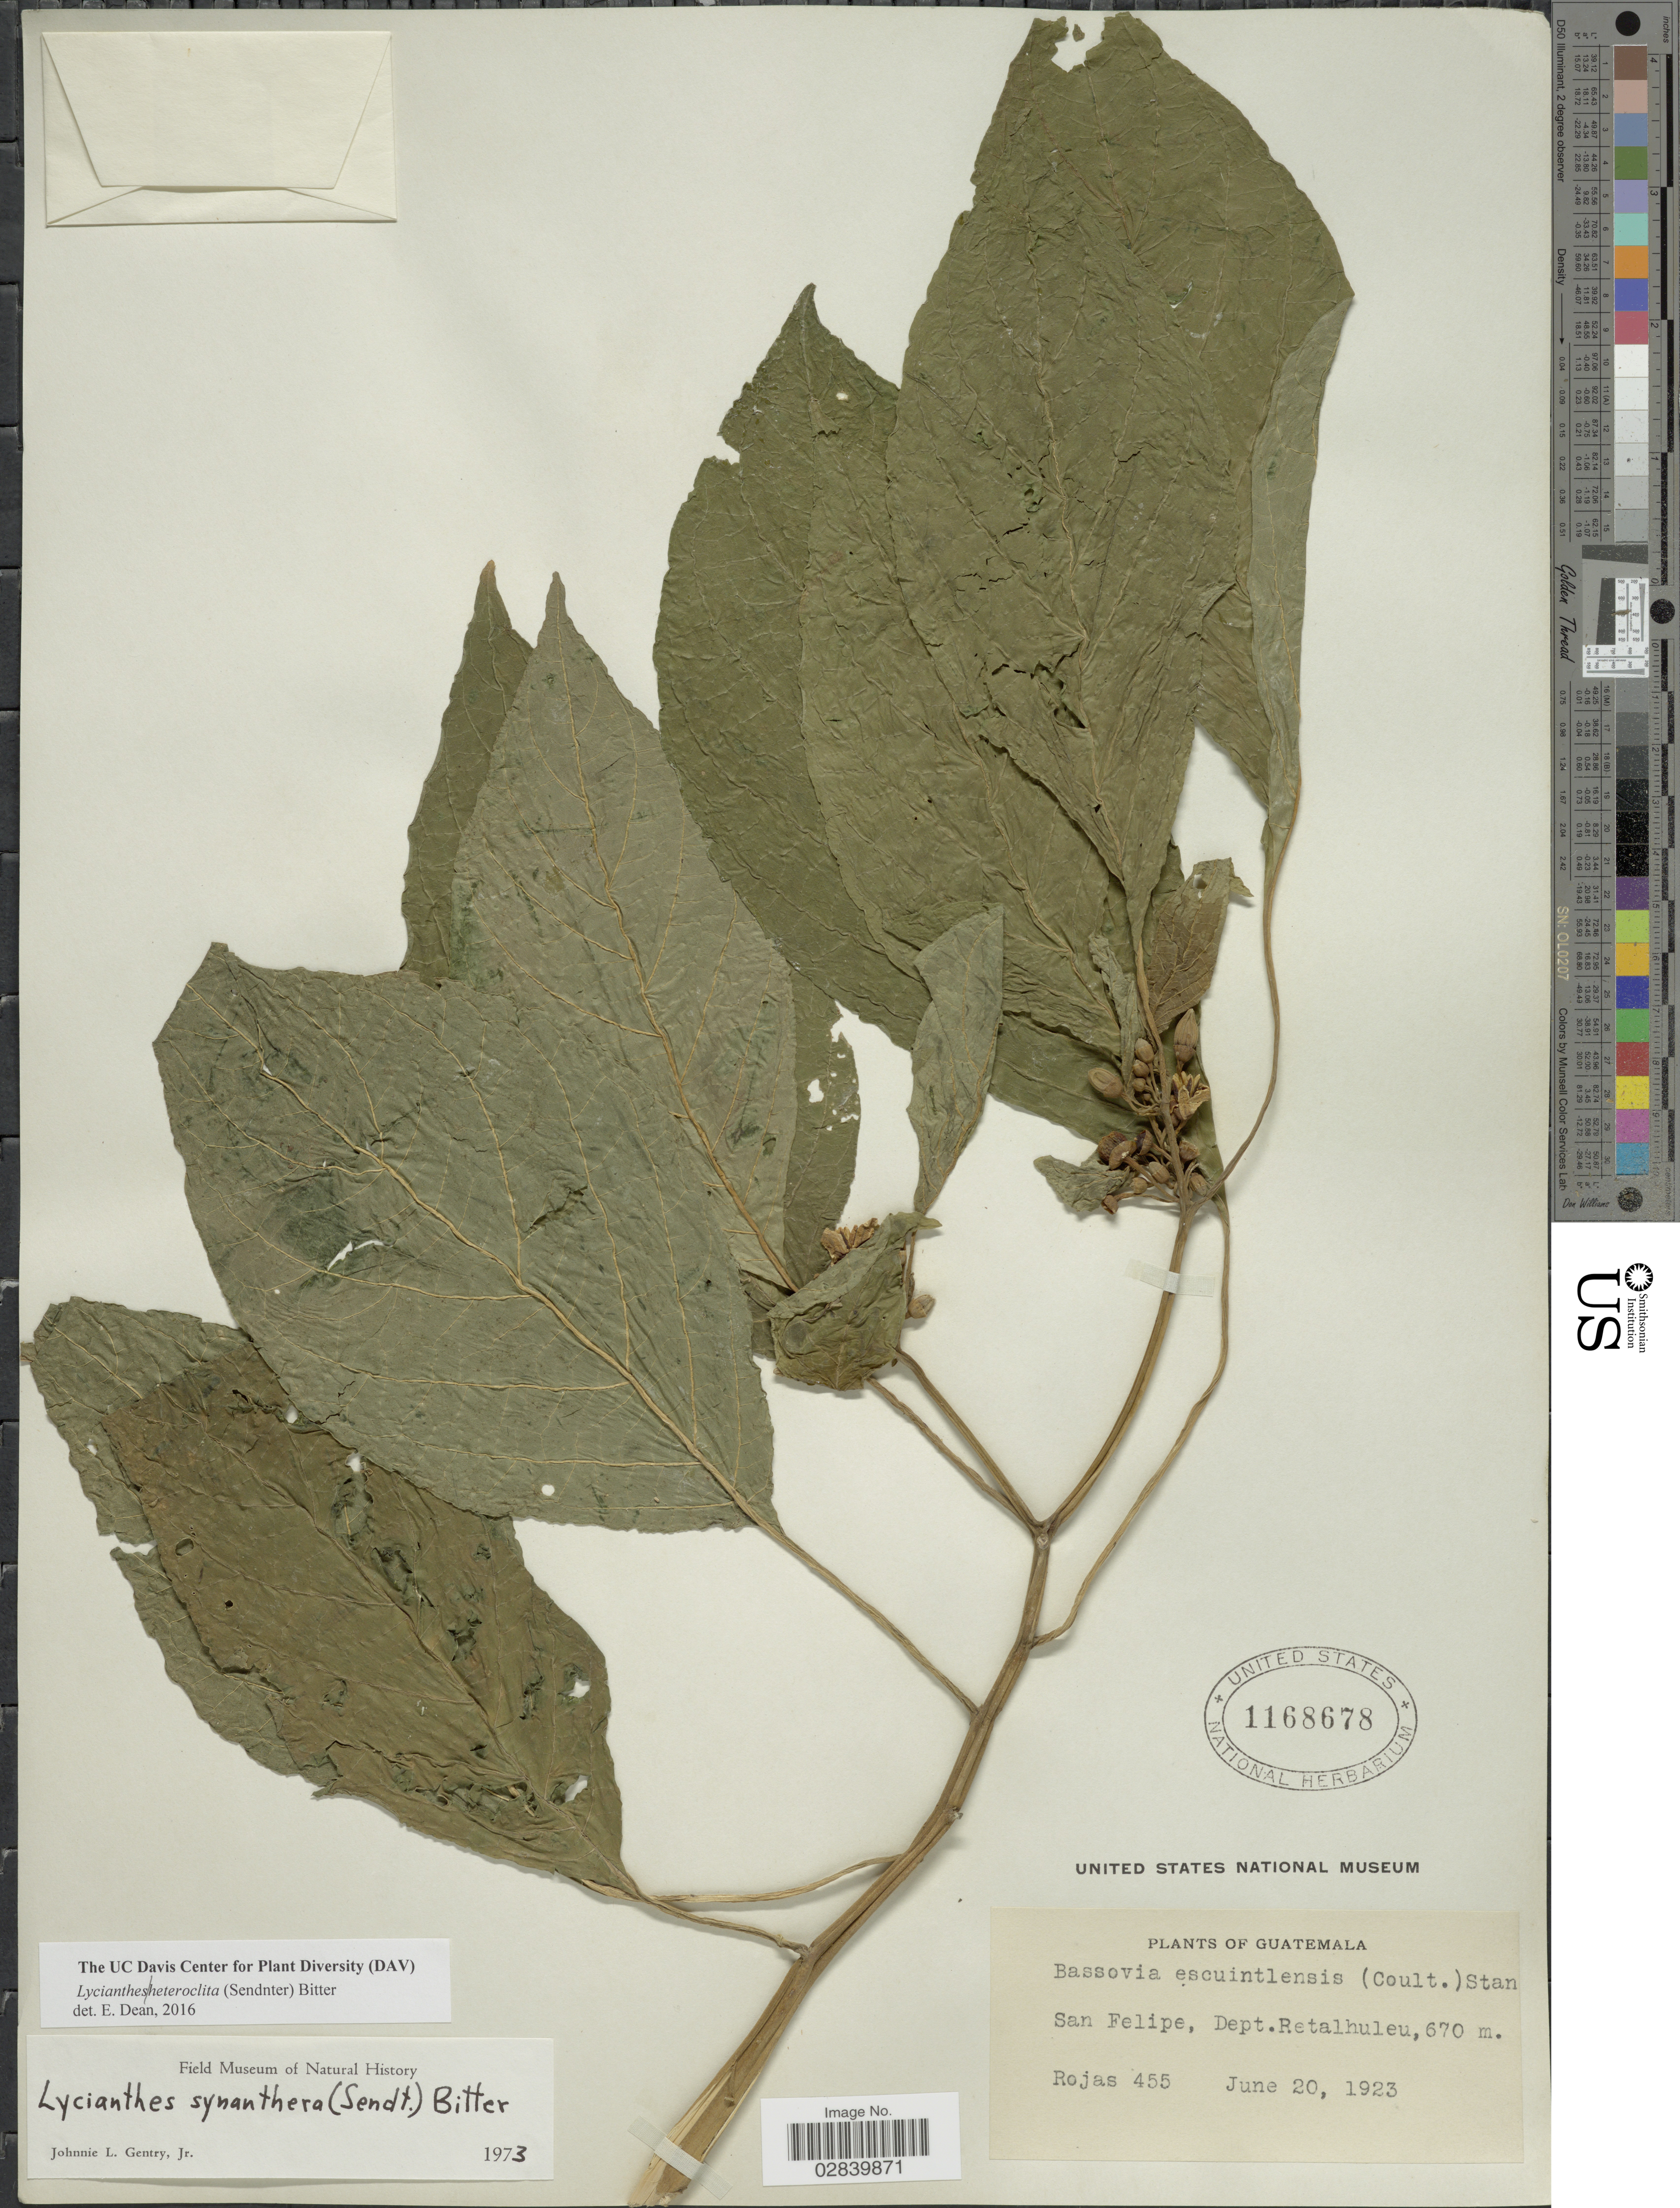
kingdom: Plantae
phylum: Tracheophyta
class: Magnoliopsida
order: Solanales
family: Solanaceae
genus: Lycianthes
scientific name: Lycianthes heteroclita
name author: (Sendtn.) Bitter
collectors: Rojas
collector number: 455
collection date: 1923-06-20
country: Guatemala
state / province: Retalhuleu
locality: San Felipe, Dept. Retalhuleu.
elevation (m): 670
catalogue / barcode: US 1168678